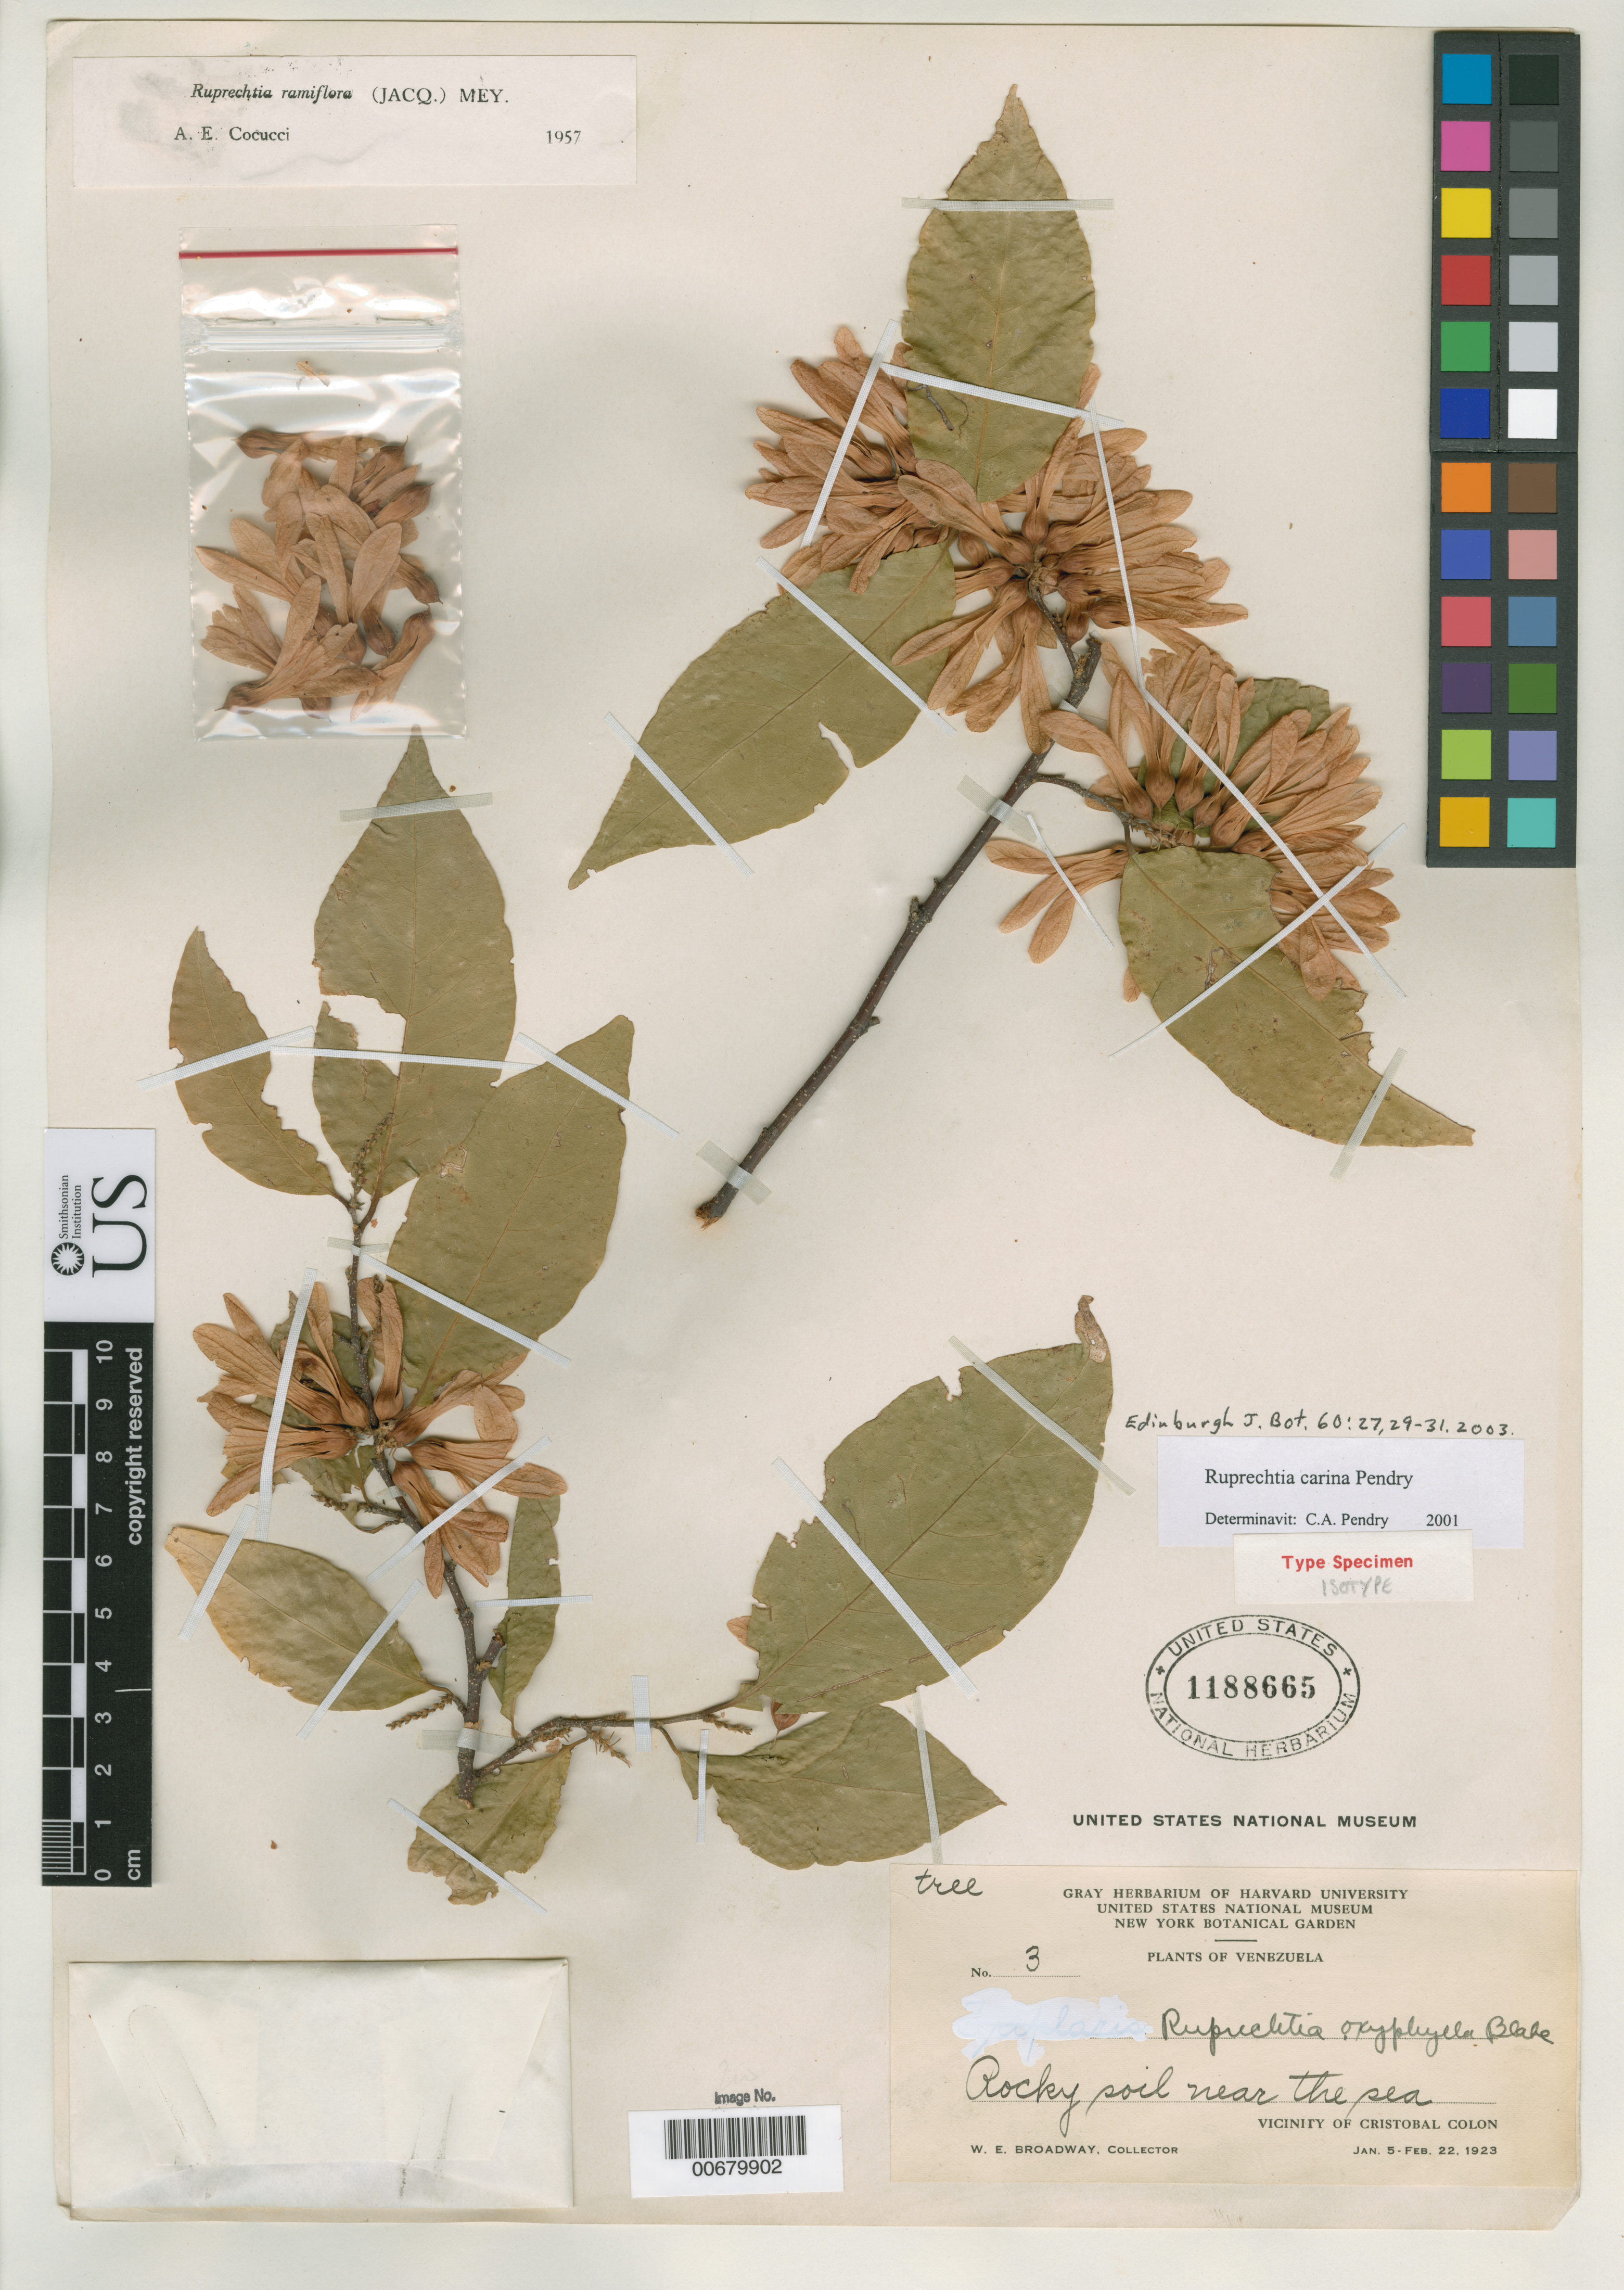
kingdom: Plantae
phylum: Tracheophyta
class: Magnoliopsida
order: Caryophyllales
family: Polygonaceae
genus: Ruprechtia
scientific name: Ruprechtia carina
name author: Pendry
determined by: Pendry, C. A.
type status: Isotype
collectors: W. E. Broadway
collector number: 3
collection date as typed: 05 Jan 1923 to 22 Feb 1923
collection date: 1923-01-05/1923-02-22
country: Venezuela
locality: Vicinity of Cristobal Colon.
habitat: Rocky soil near the sea.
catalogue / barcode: US 1188665